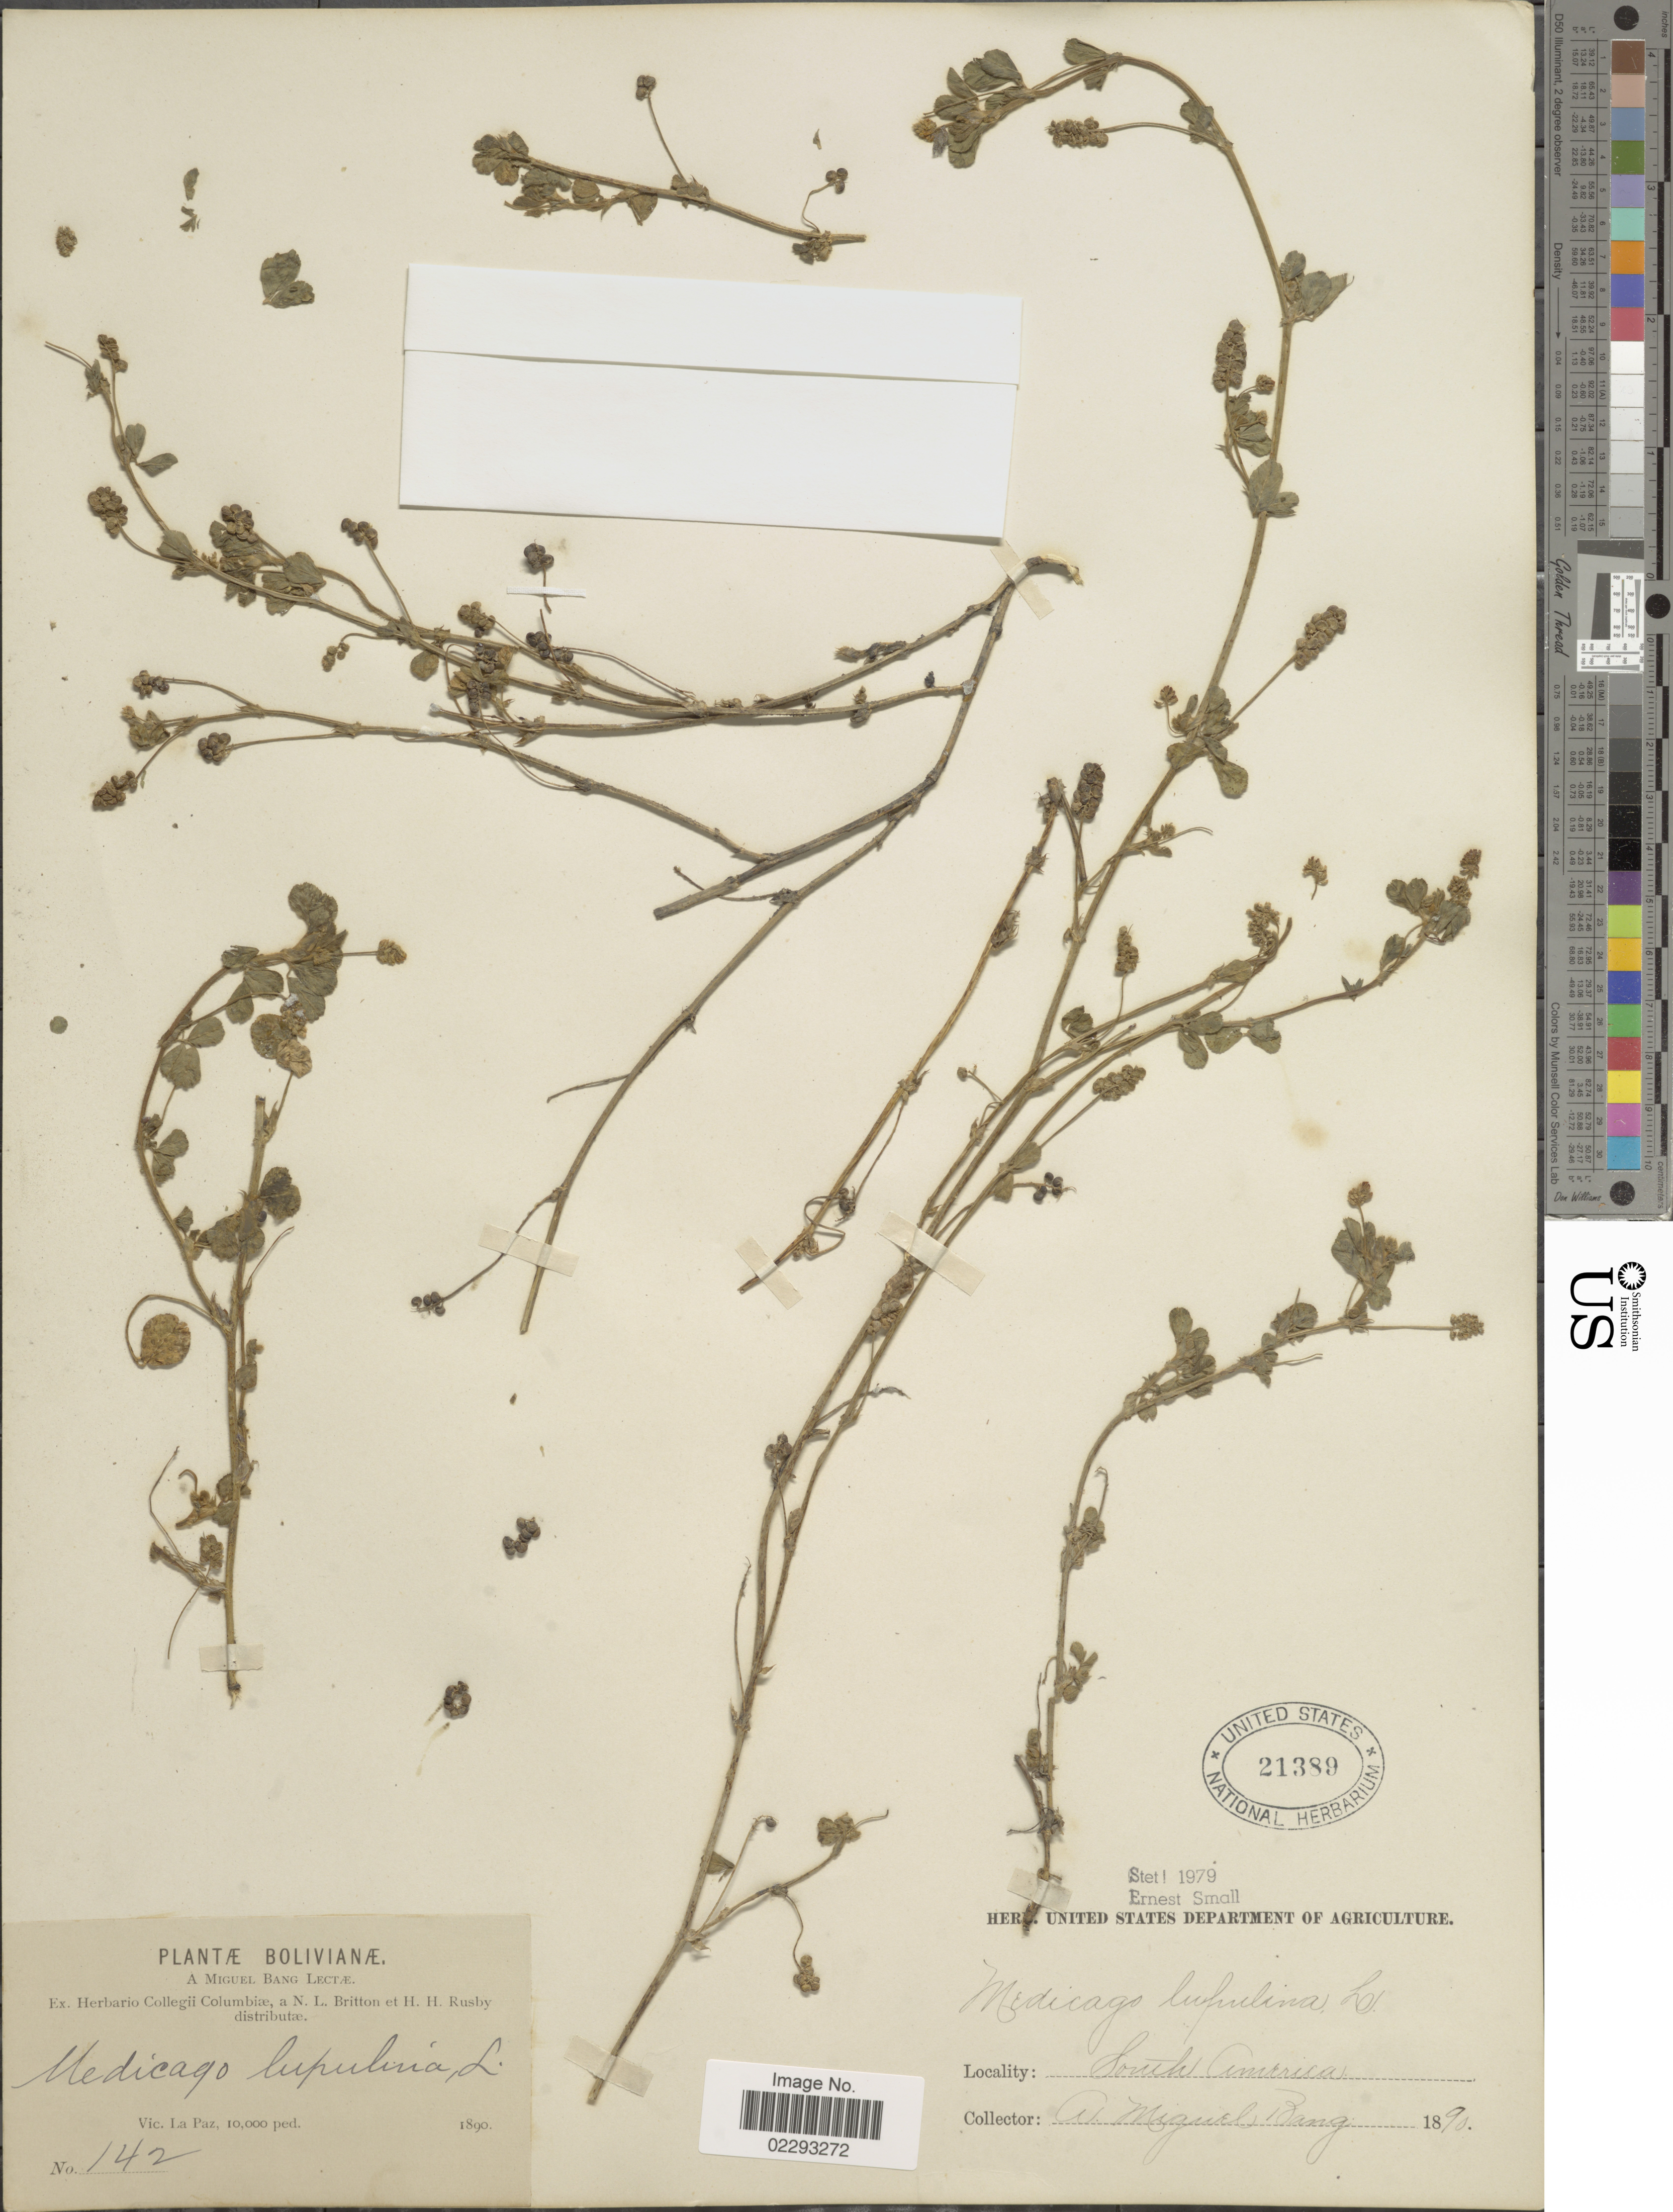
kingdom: Plantae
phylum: Tracheophyta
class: Magnoliopsida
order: Fabales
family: Fabaceae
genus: Medicago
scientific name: Medicago lupulina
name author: L.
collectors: M. Bang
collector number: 142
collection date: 1890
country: Bolivia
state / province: La Paz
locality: South America, Vic. La Paz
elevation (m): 3048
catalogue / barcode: US 21389